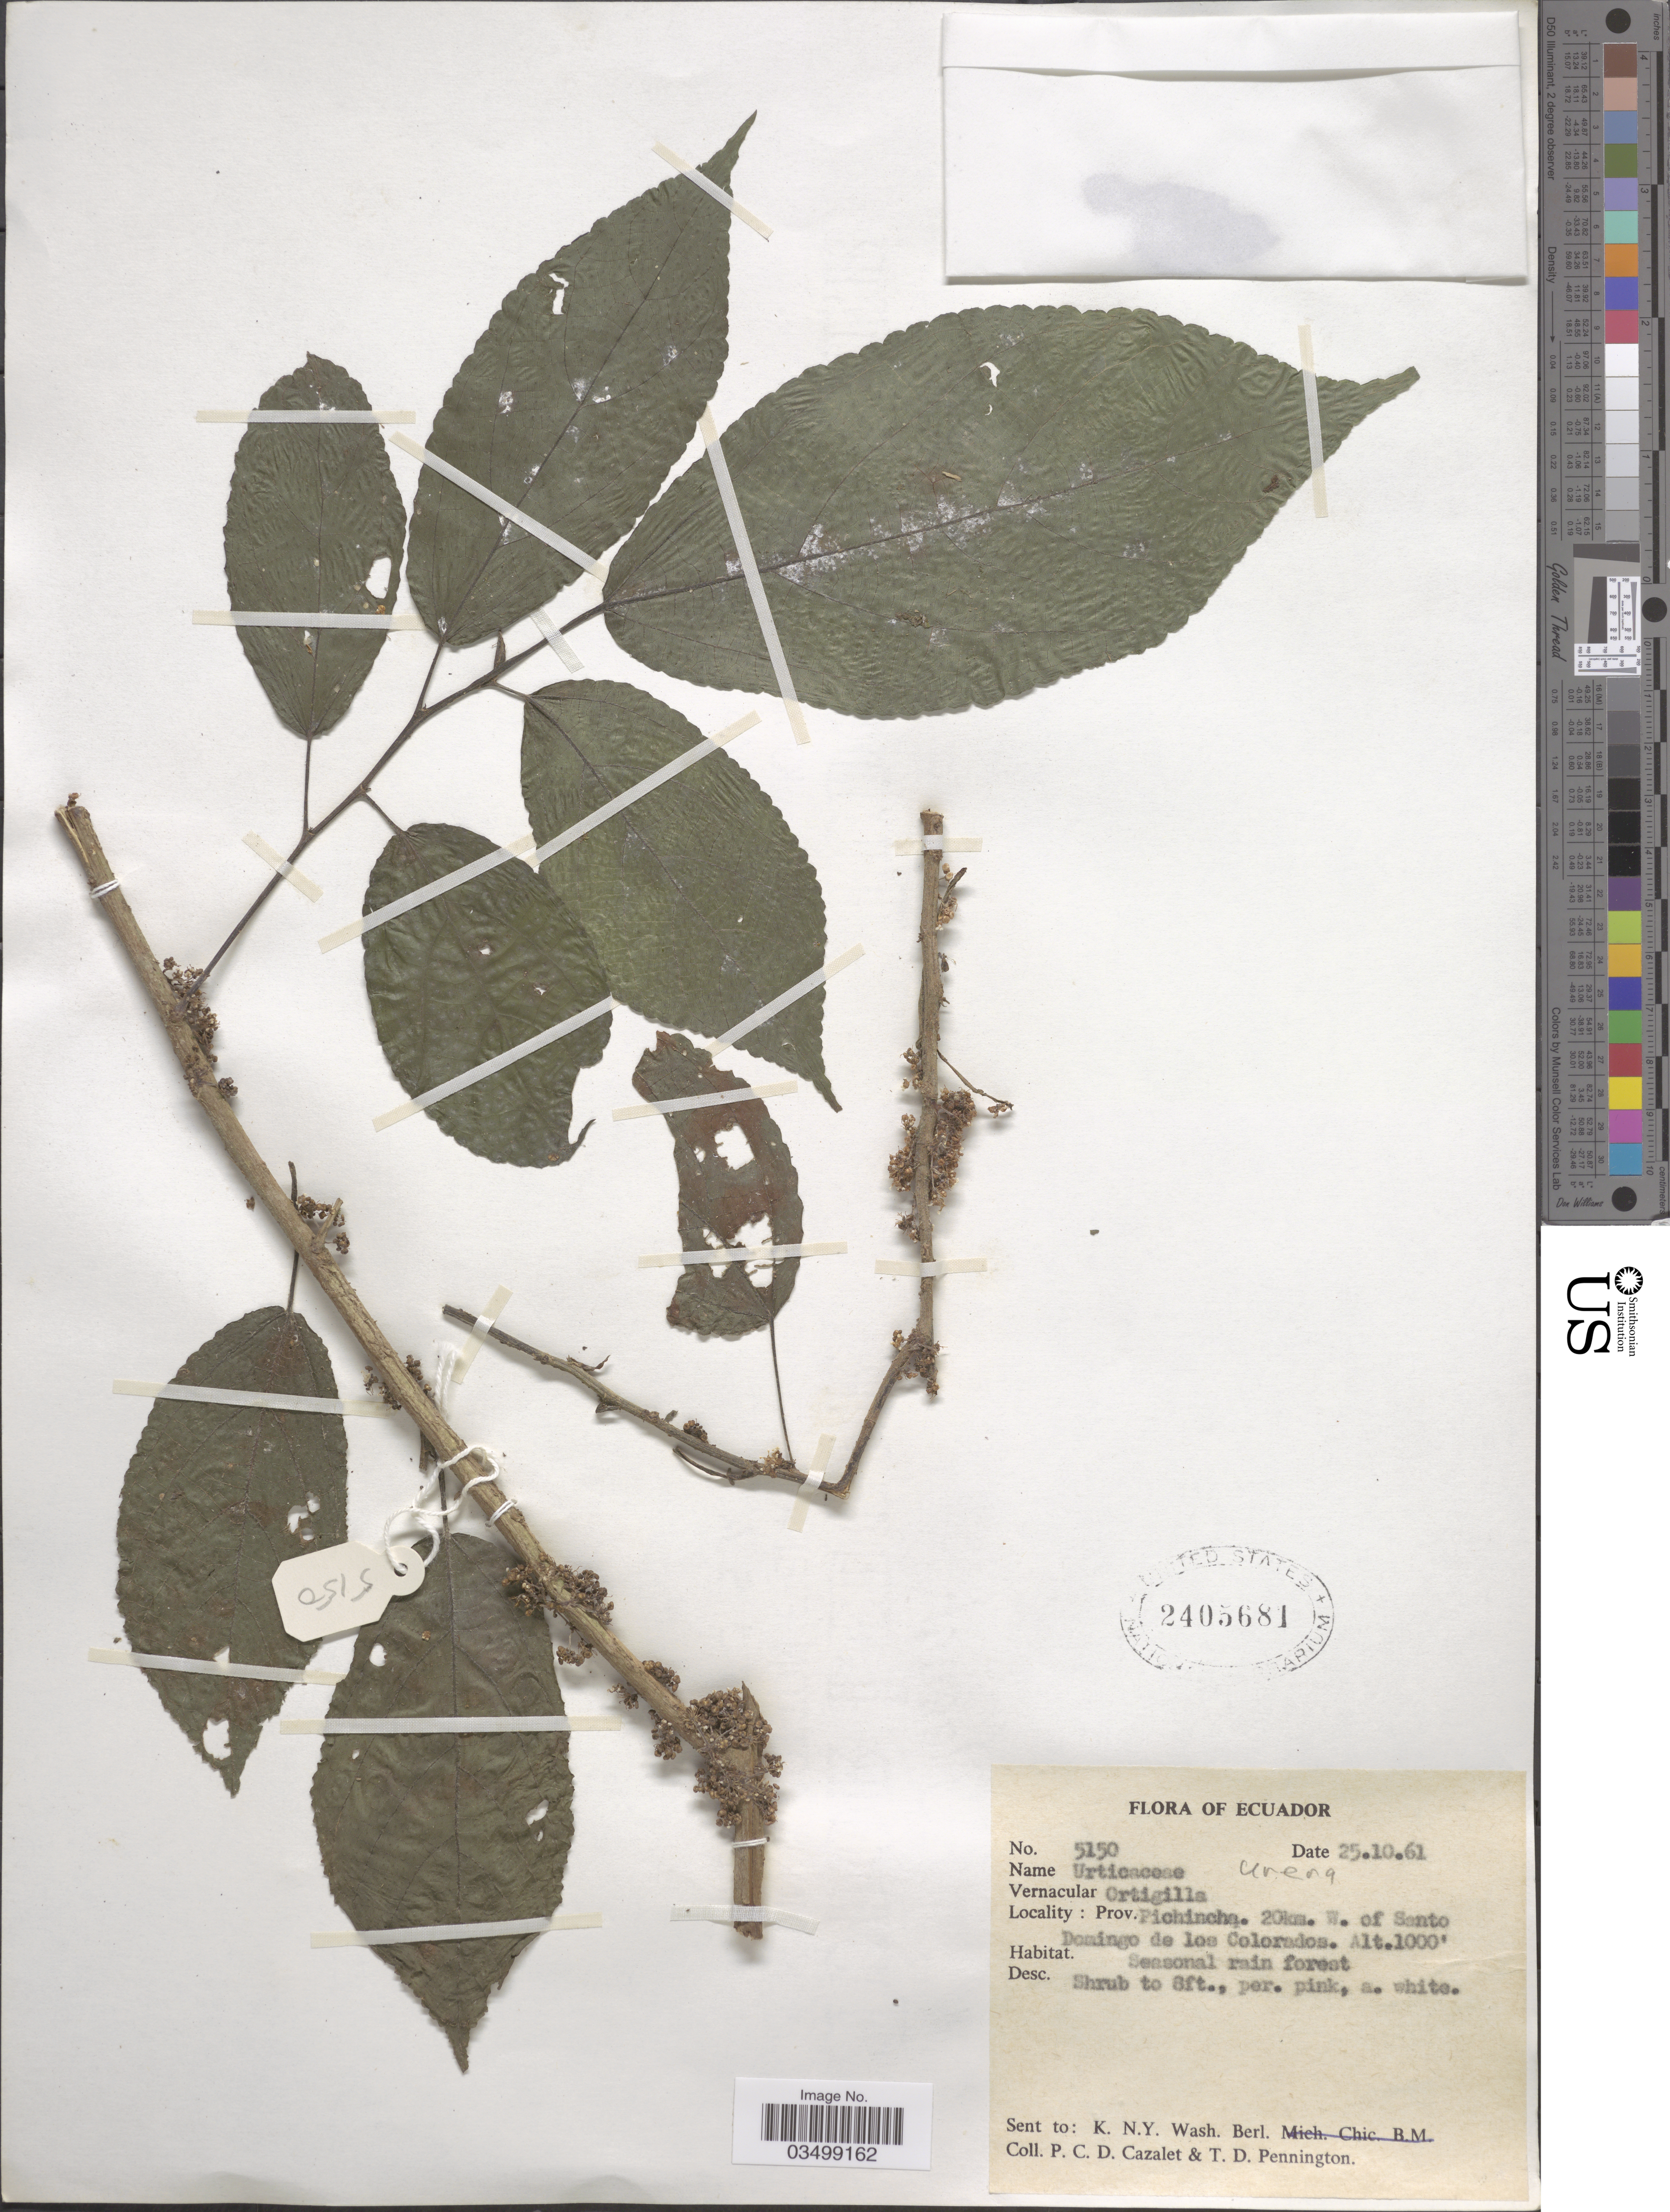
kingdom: Plantae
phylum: Tracheophyta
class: Magnoliopsida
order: Rosales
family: Urticaceae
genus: Urera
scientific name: Urera sp.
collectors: P. C. D. Cazalet & T. D. Pennington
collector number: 5150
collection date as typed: Transcribed d/m/y: 25/10/61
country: Ecuador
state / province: Pichincha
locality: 20 km. W. of Santo Domingo de los Colorados.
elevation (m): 305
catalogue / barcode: US 2405681